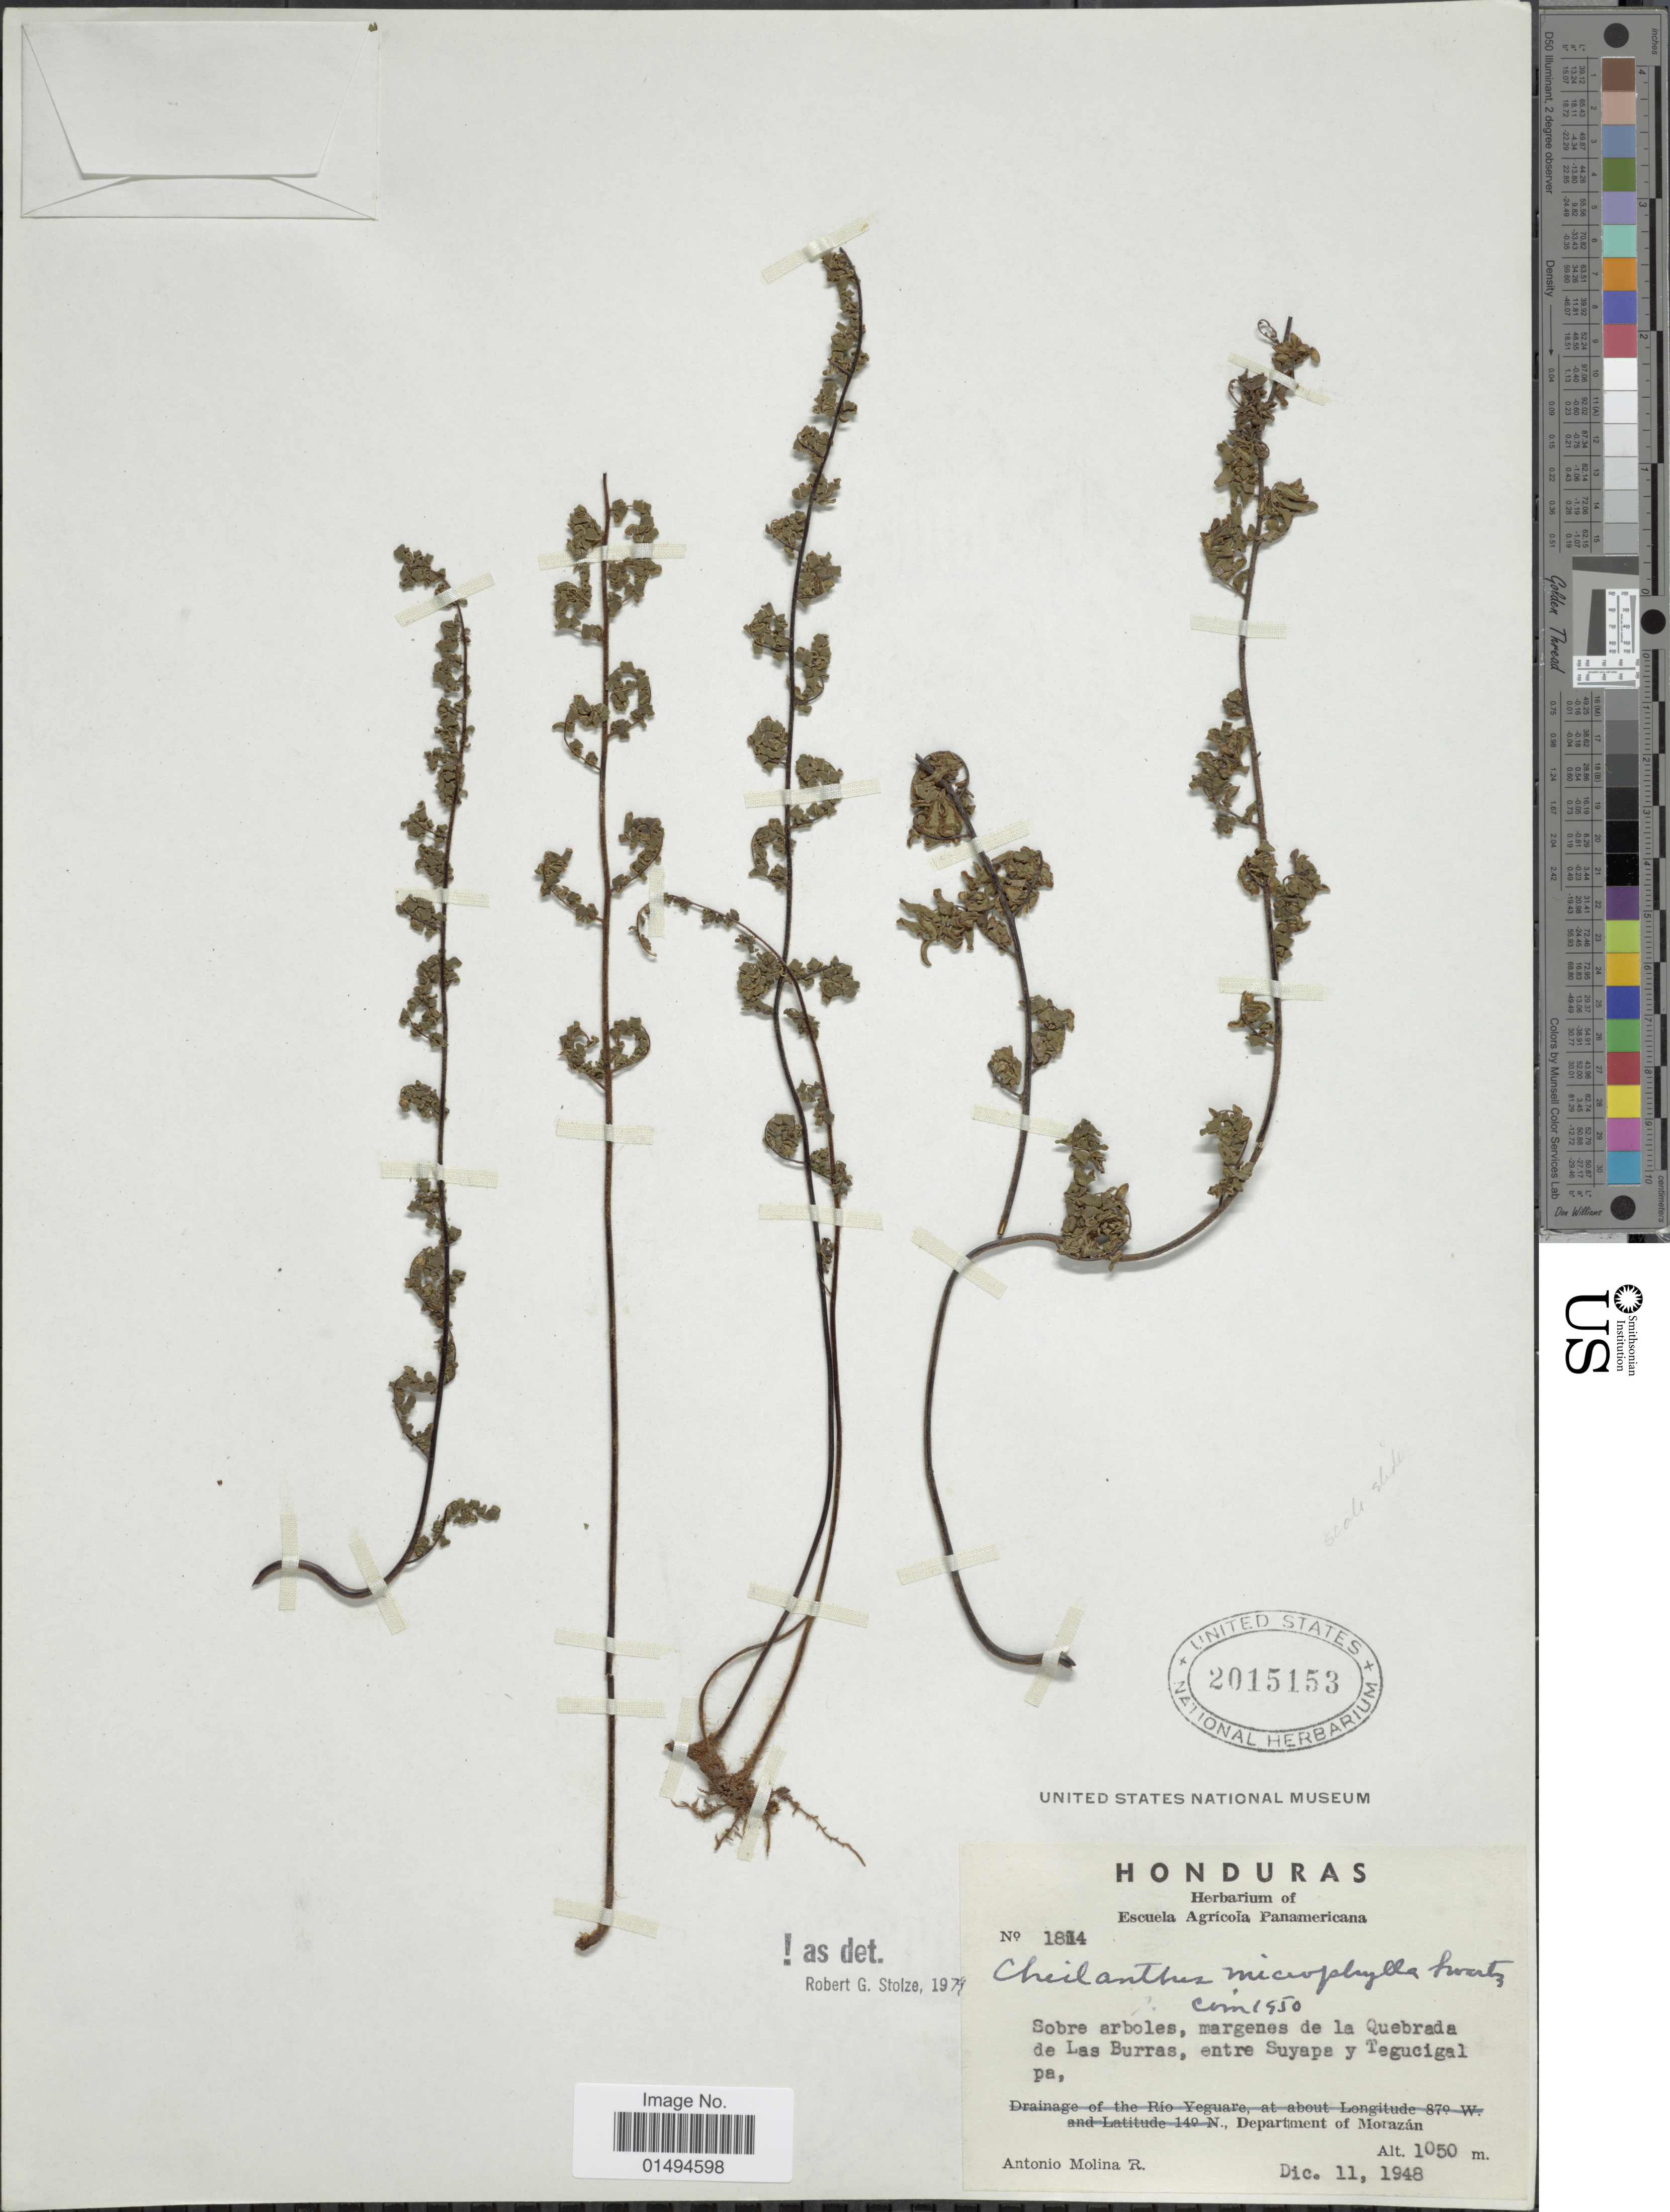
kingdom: Plantae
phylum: Tracheophyta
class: Polypodiopsida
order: Polypodiales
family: Pteridaceae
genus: Myriopteris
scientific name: Myriopteris microphylla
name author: (Sw.) Grusz & Windham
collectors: A. Molina R.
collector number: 1814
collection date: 1948-12-11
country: Honduras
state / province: Fco. Morazán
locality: Sobre arboles, margenes de la Quebrada de Las Burras, entre Suyapa y Tegucigalpa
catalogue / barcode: US 2015153